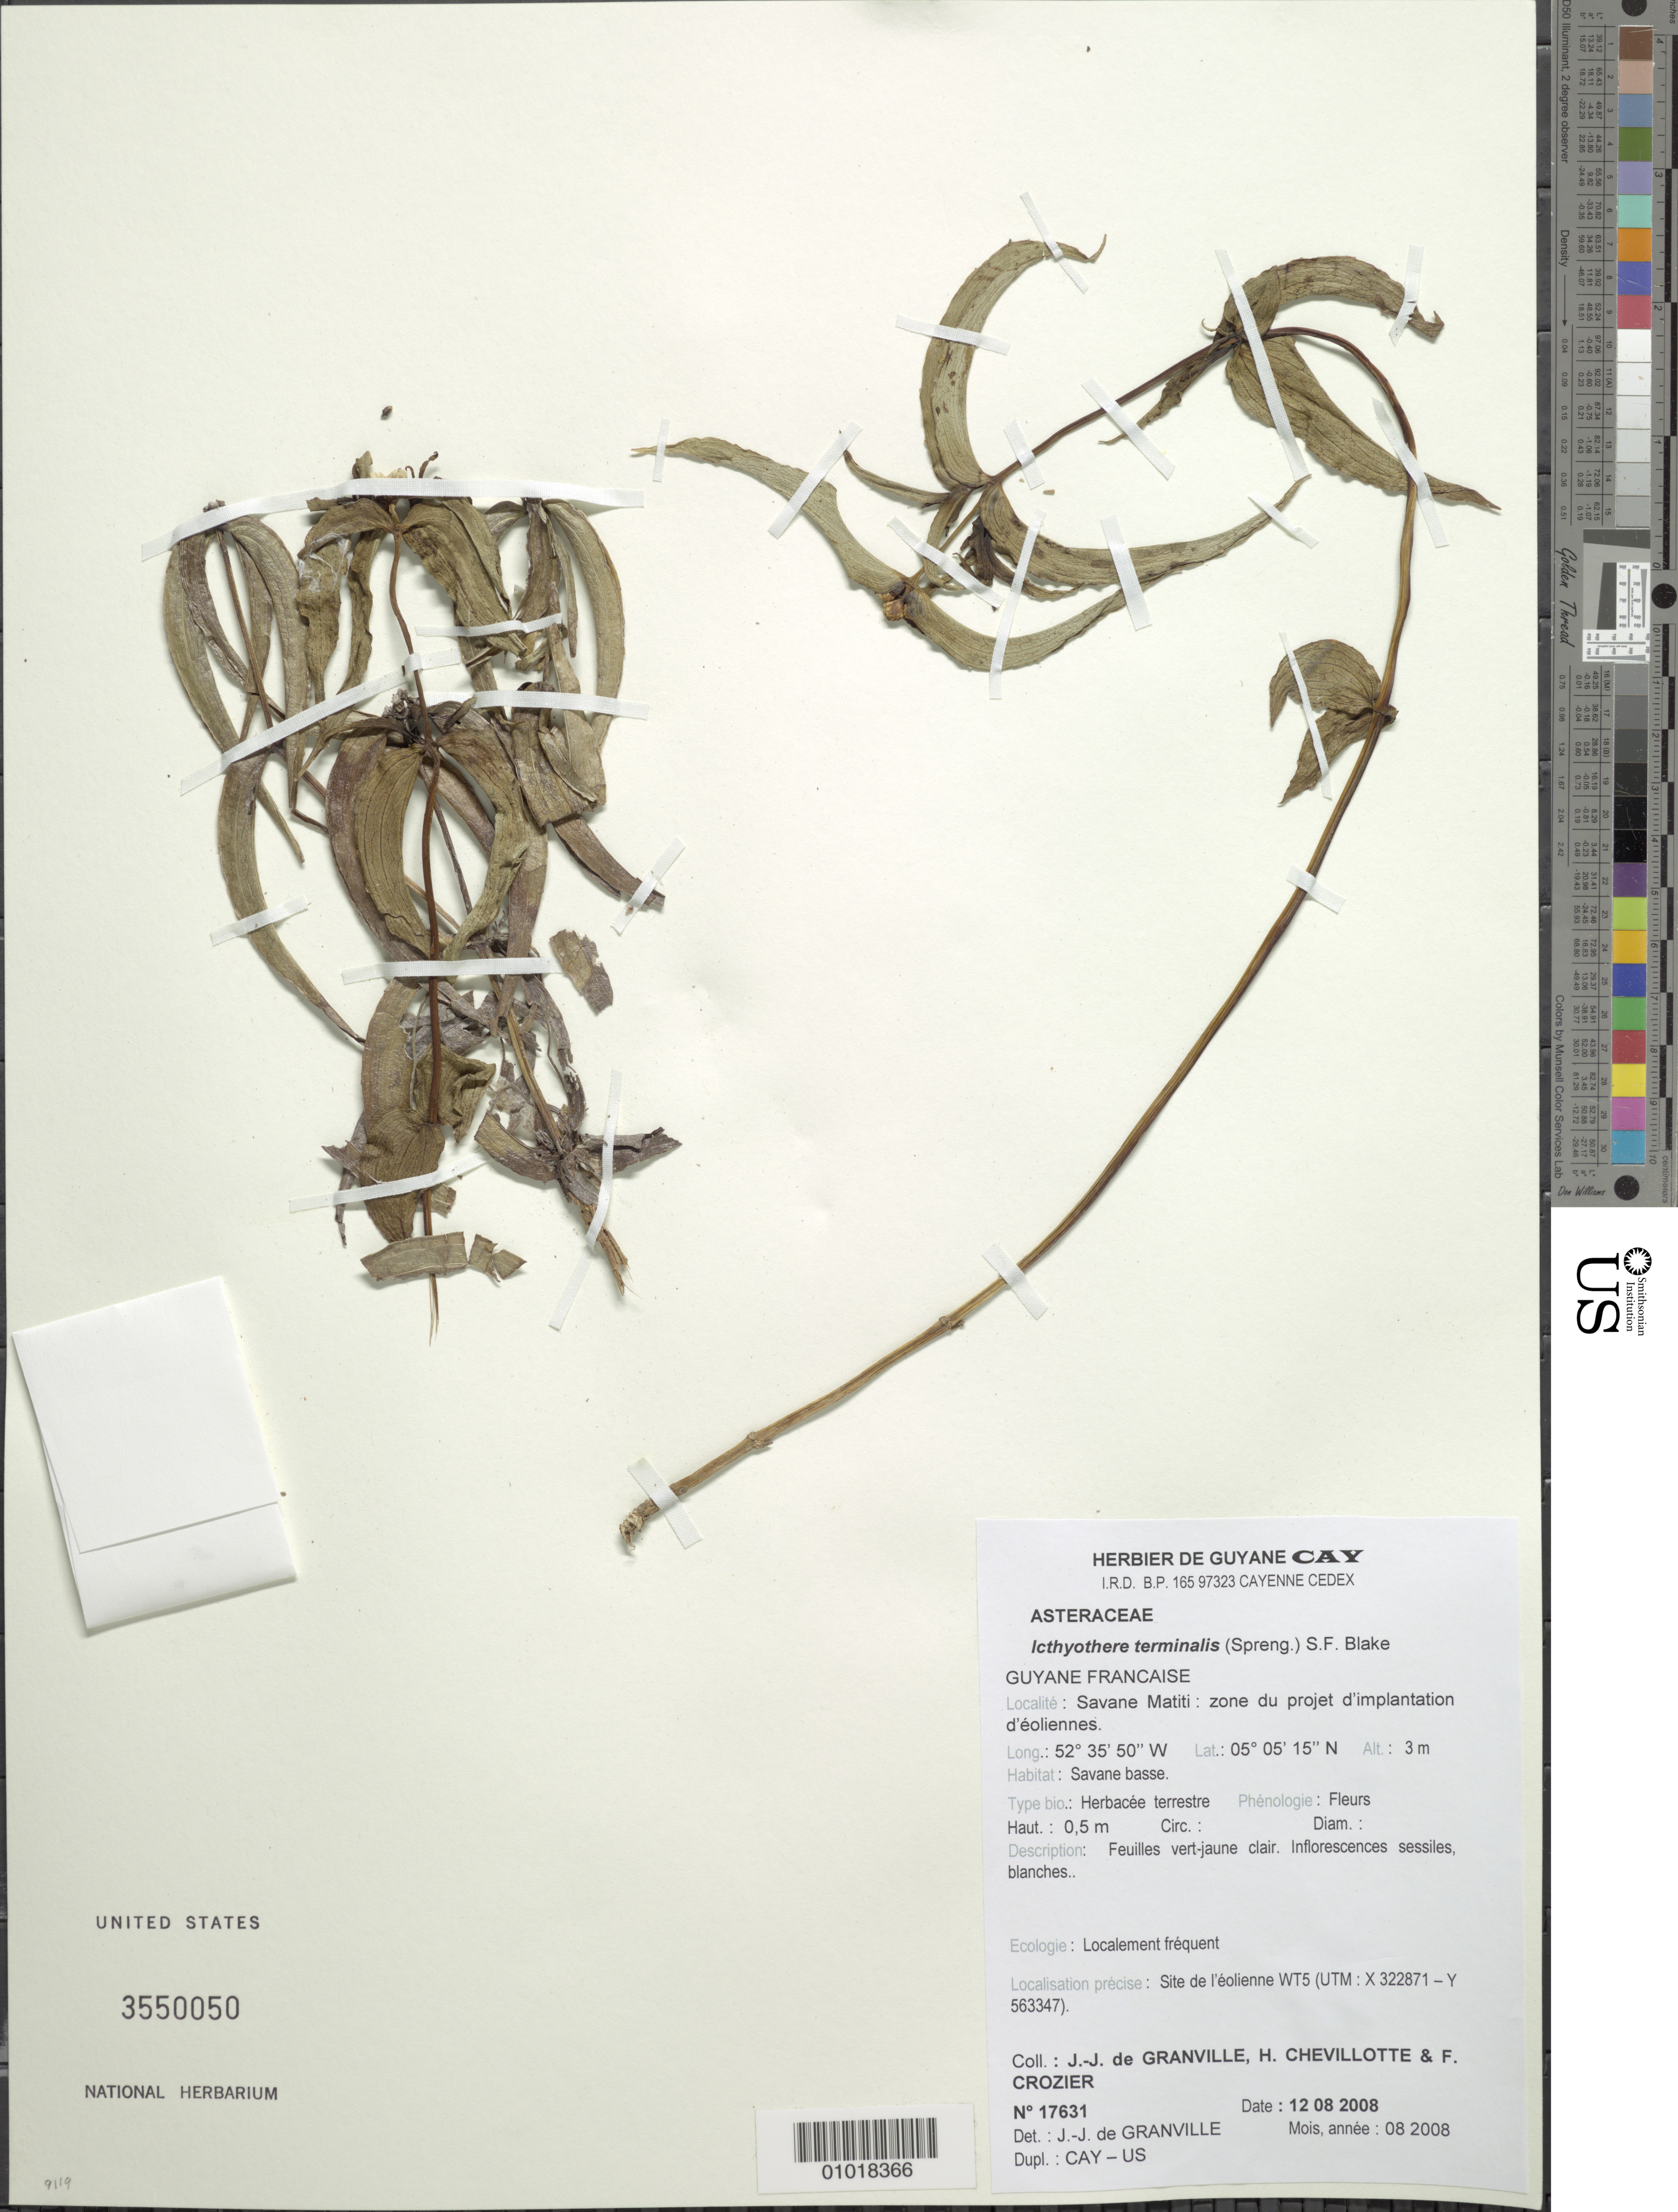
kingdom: Plantae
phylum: Tracheophyta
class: Magnoliopsida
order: Asterales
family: Asteraceae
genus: Ichthyothere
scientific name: Ichthyothere terminalis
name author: (Spreng.) S.F. Blake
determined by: Granville, J. J. de, (CAY), Institut de Recherche pour le Developpement (IRD) (FRENCH GUIANA)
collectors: J.-J. de Granville, H. Chevillotte & F. Crozier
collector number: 17631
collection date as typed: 12-Aug-08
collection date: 2008-08-12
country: French Guiana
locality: Savane Matiti: zone du projet d'implanation d'éoliennes. Site de l'eolienne WT5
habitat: Savane basse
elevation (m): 3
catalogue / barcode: US 3550050